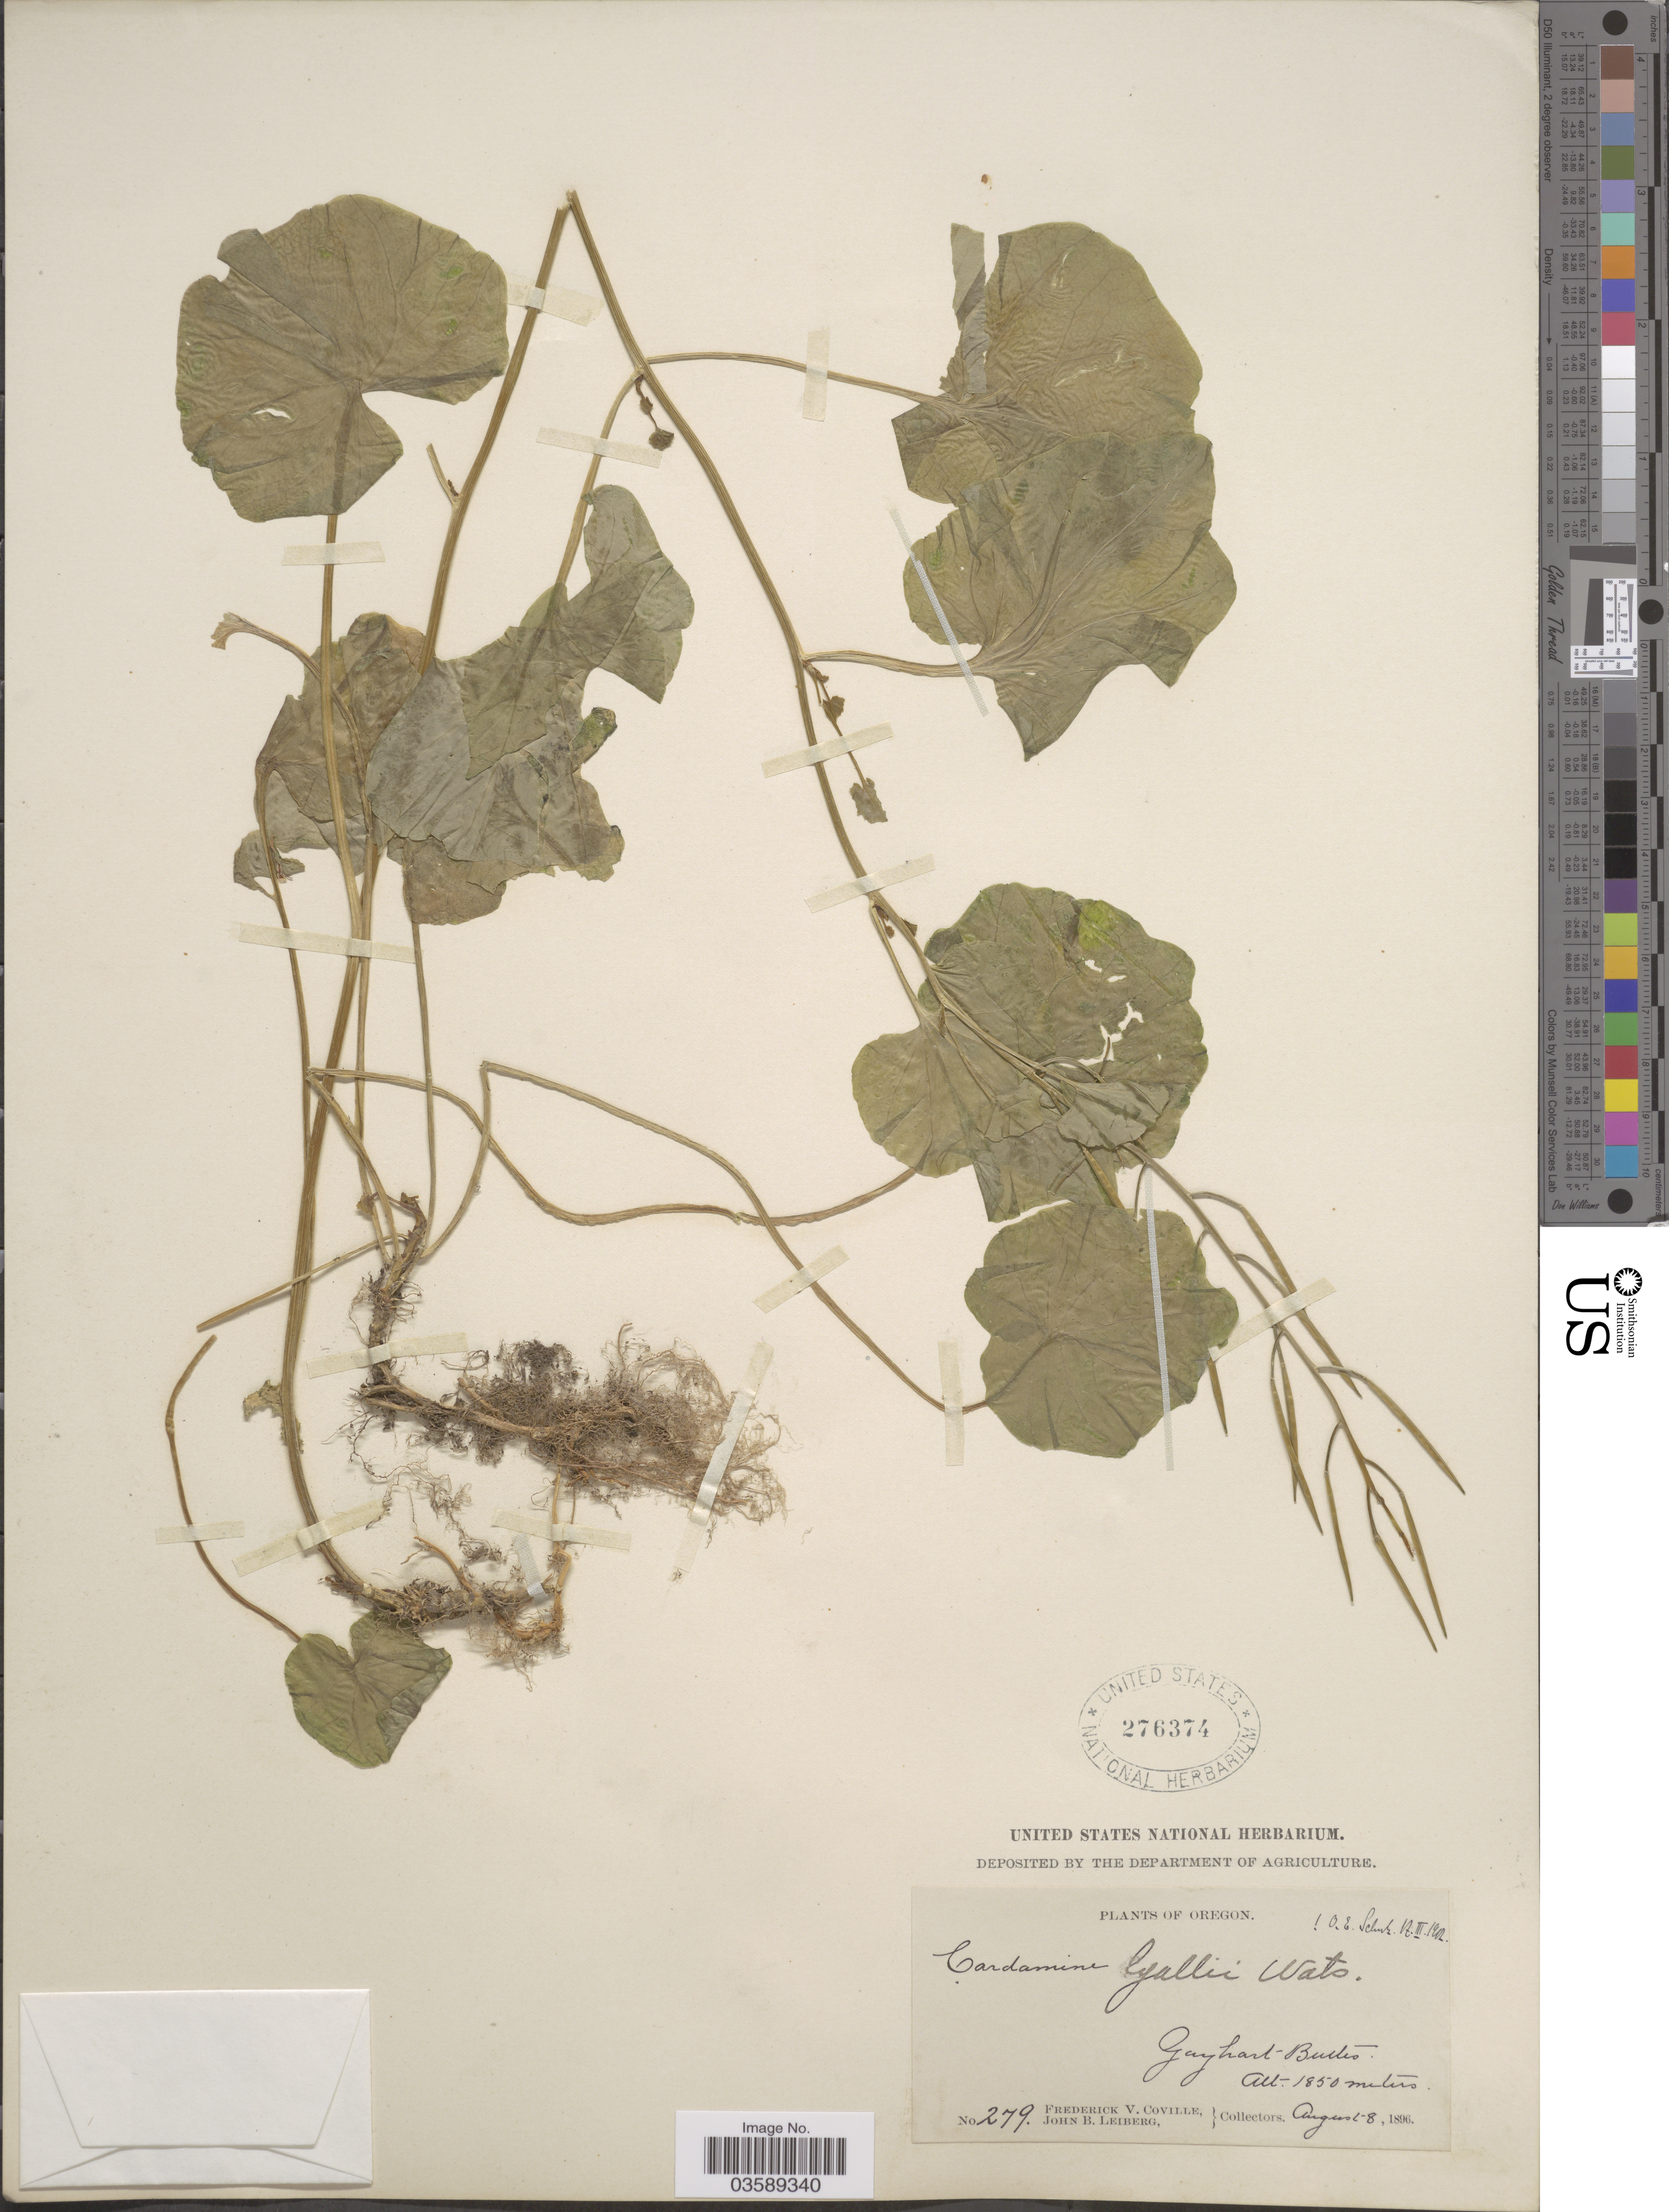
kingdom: Plantae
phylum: Tracheophyta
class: Magnoliopsida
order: Brassicales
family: Brassicaceae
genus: Cardamine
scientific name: Cardamine lyallii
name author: S. Watson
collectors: F. V. Coville & J. B. Leiberg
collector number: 279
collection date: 1896-08-08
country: United States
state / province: Oregon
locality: Gayhart Buttes.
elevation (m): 1850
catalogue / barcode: US 276374